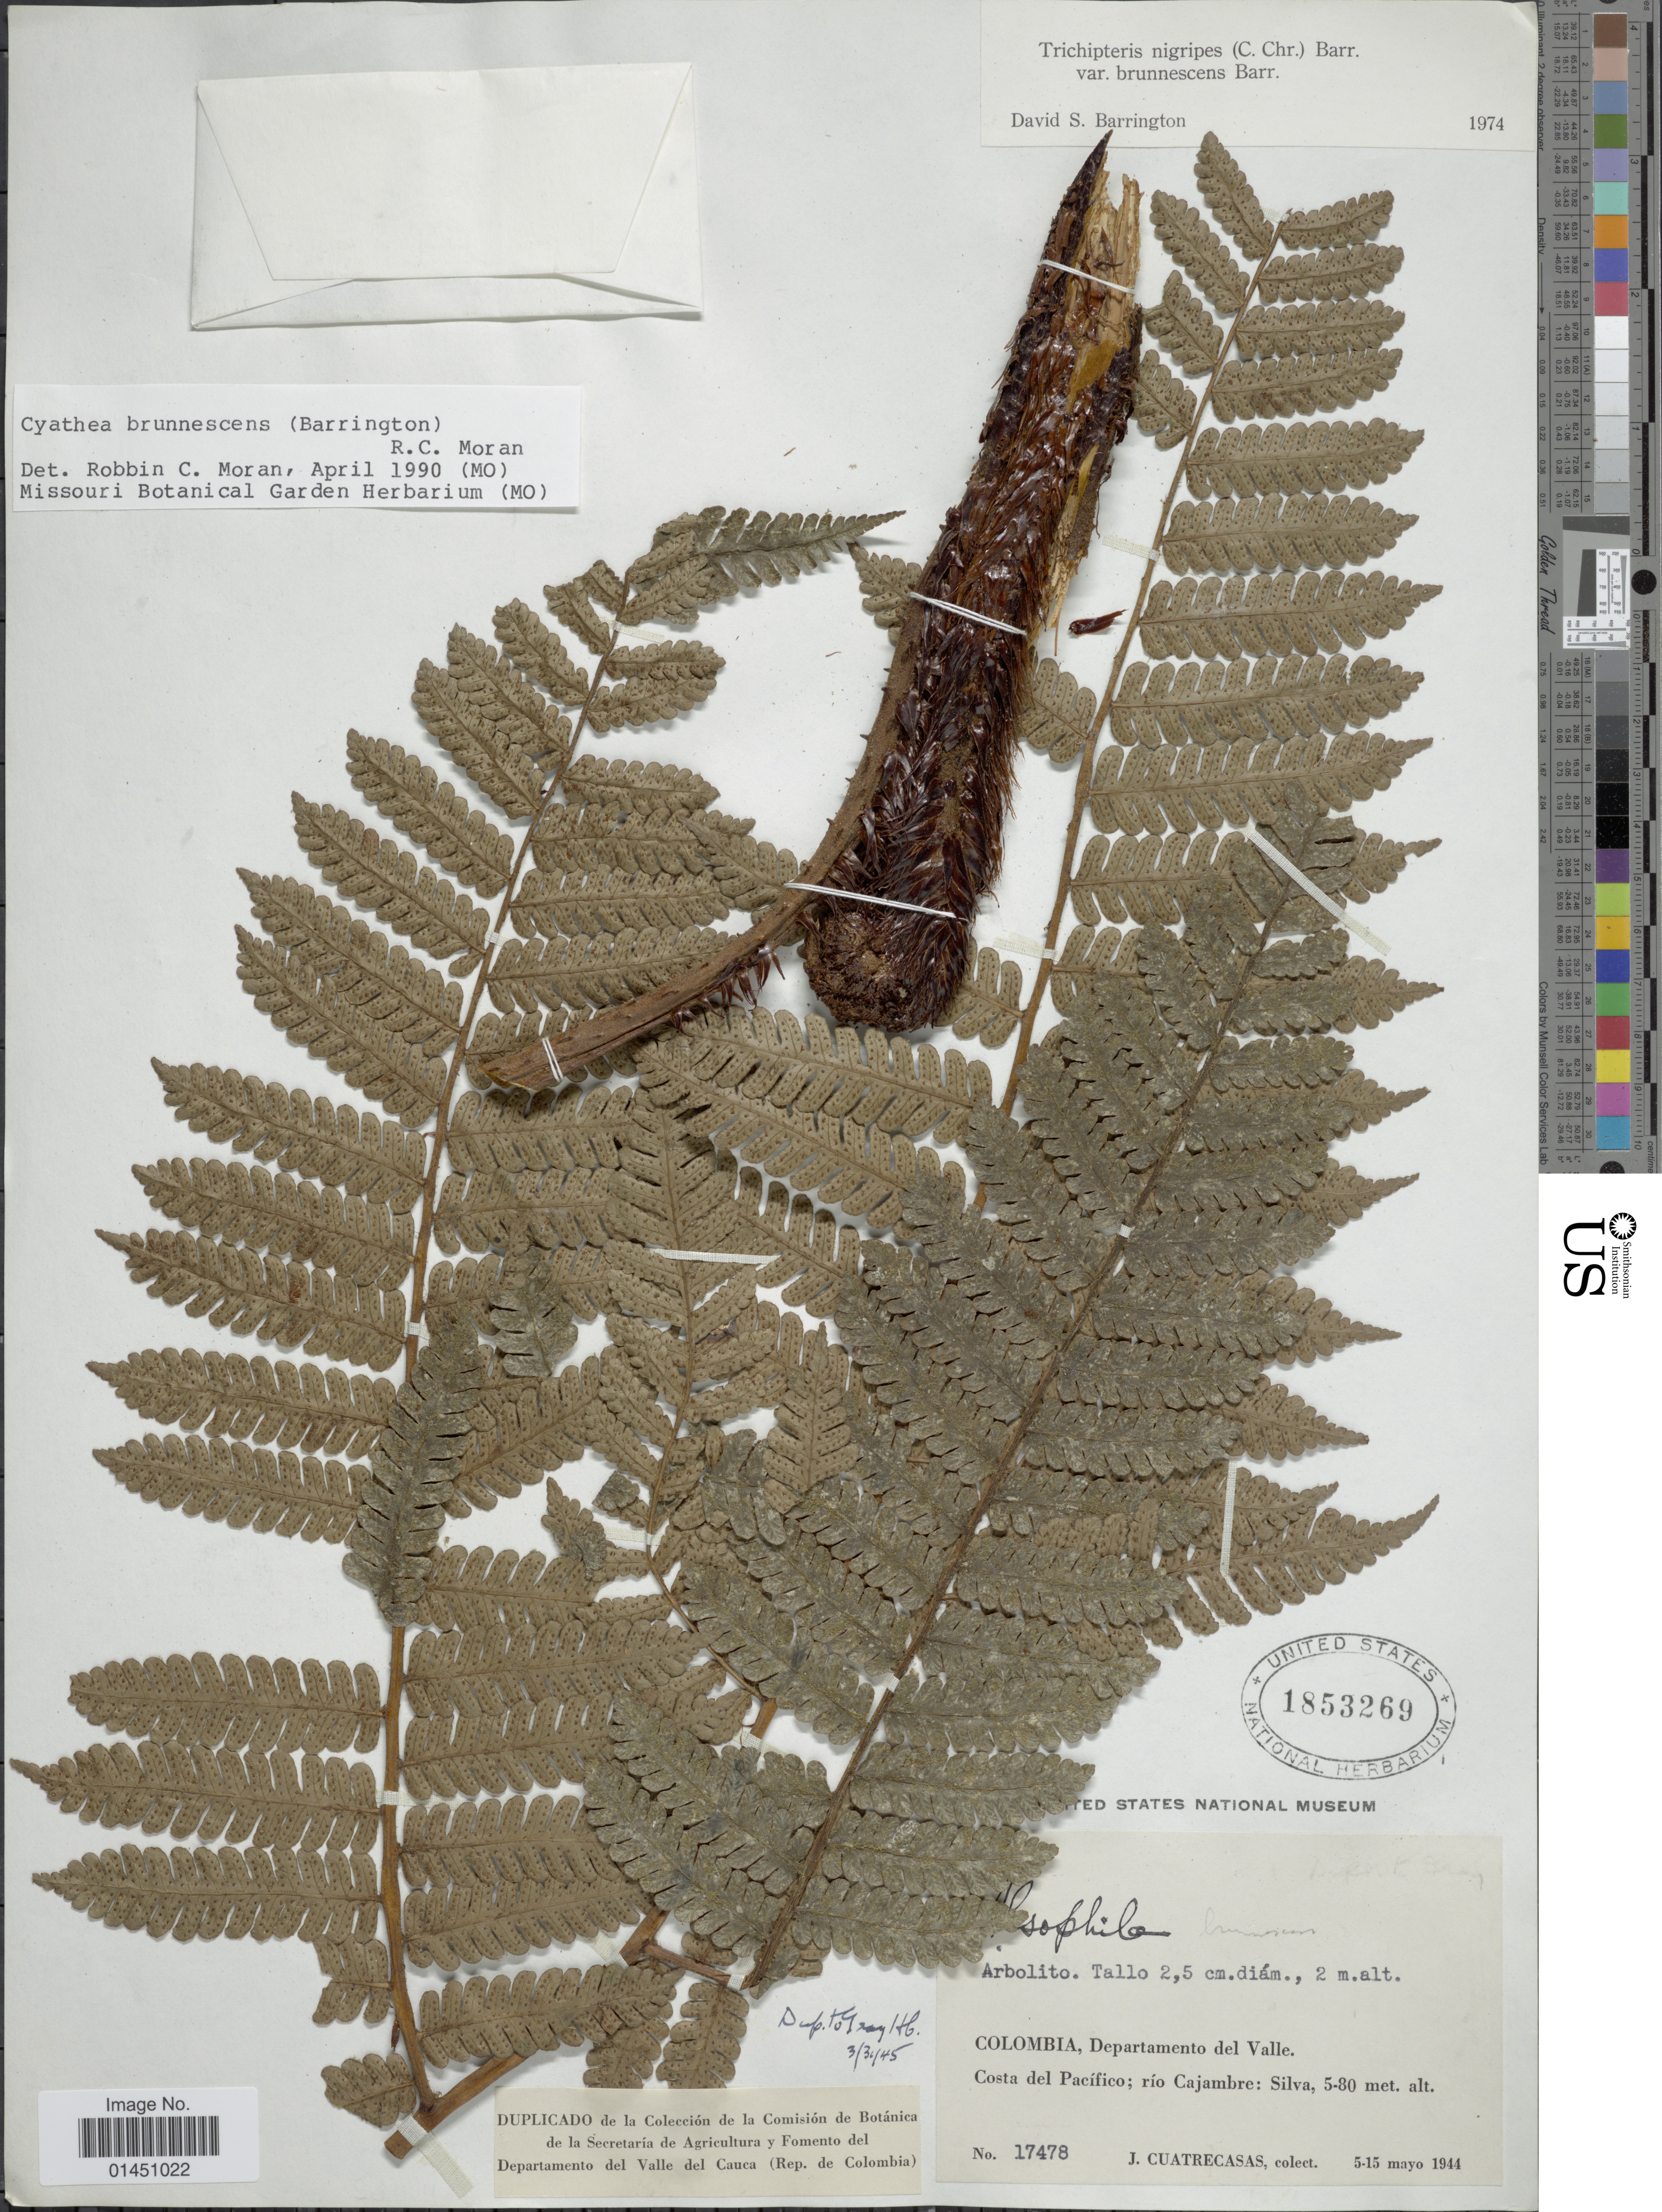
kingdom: Plantae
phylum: Tracheophyta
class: Polypodiopsida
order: Cyatheales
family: Cyatheaceae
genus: Cyathea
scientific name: Cyathea brunnescens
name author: (Barrington) R.C. Moran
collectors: J. Cuatrecasas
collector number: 17478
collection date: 1944-05-05/1944-05-15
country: Colombia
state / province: Valle del Cauca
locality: Departamento del Valle, Costa del Pacifico; rio Cajambre: Silva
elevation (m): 5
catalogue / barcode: US 1853269